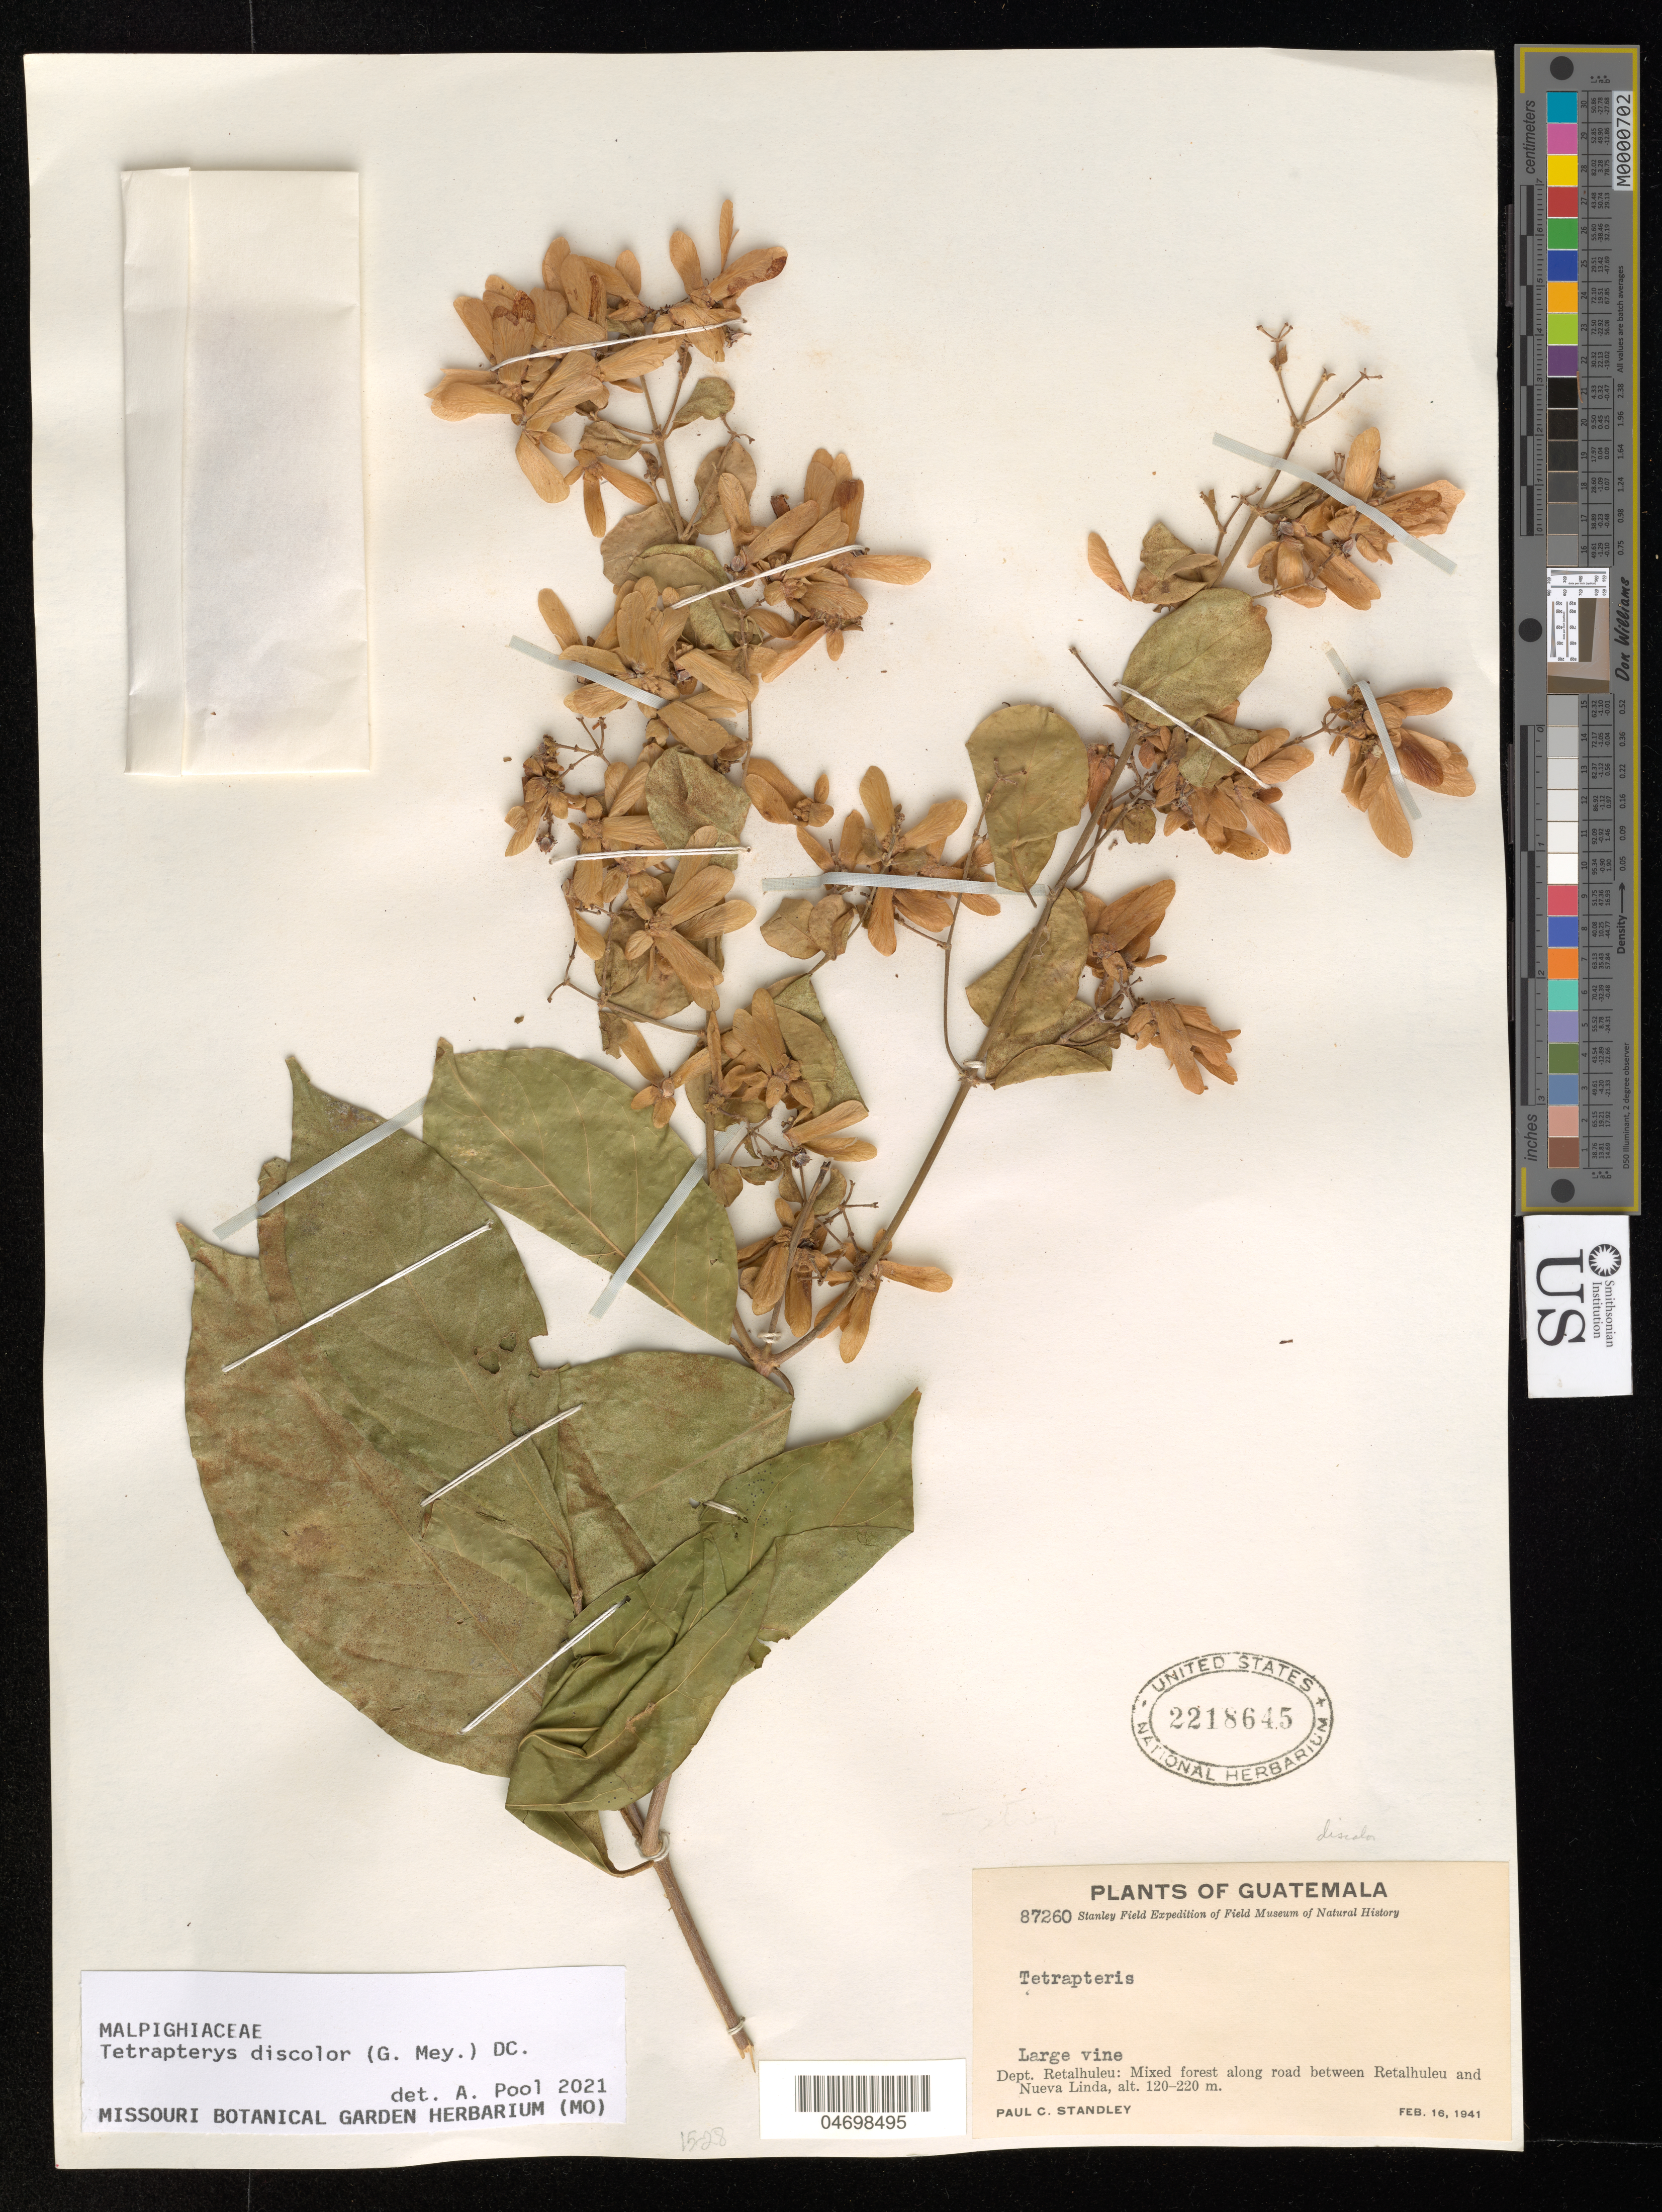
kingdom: Plantae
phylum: Tracheophyta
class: Magnoliopsida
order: Malpighiales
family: Malpighiaceae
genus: Tetrapterys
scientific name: Tetrapterys discolor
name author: (G. Mey.) DC.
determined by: Pool, A., (MO), Missouri Botanical Garden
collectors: P. C. Standley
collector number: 87260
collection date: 1941-02-16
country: Guatemala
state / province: Retalhuleu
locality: Mixed forest along road between Retalhuleu and Nueva Linda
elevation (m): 120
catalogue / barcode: US 2218645